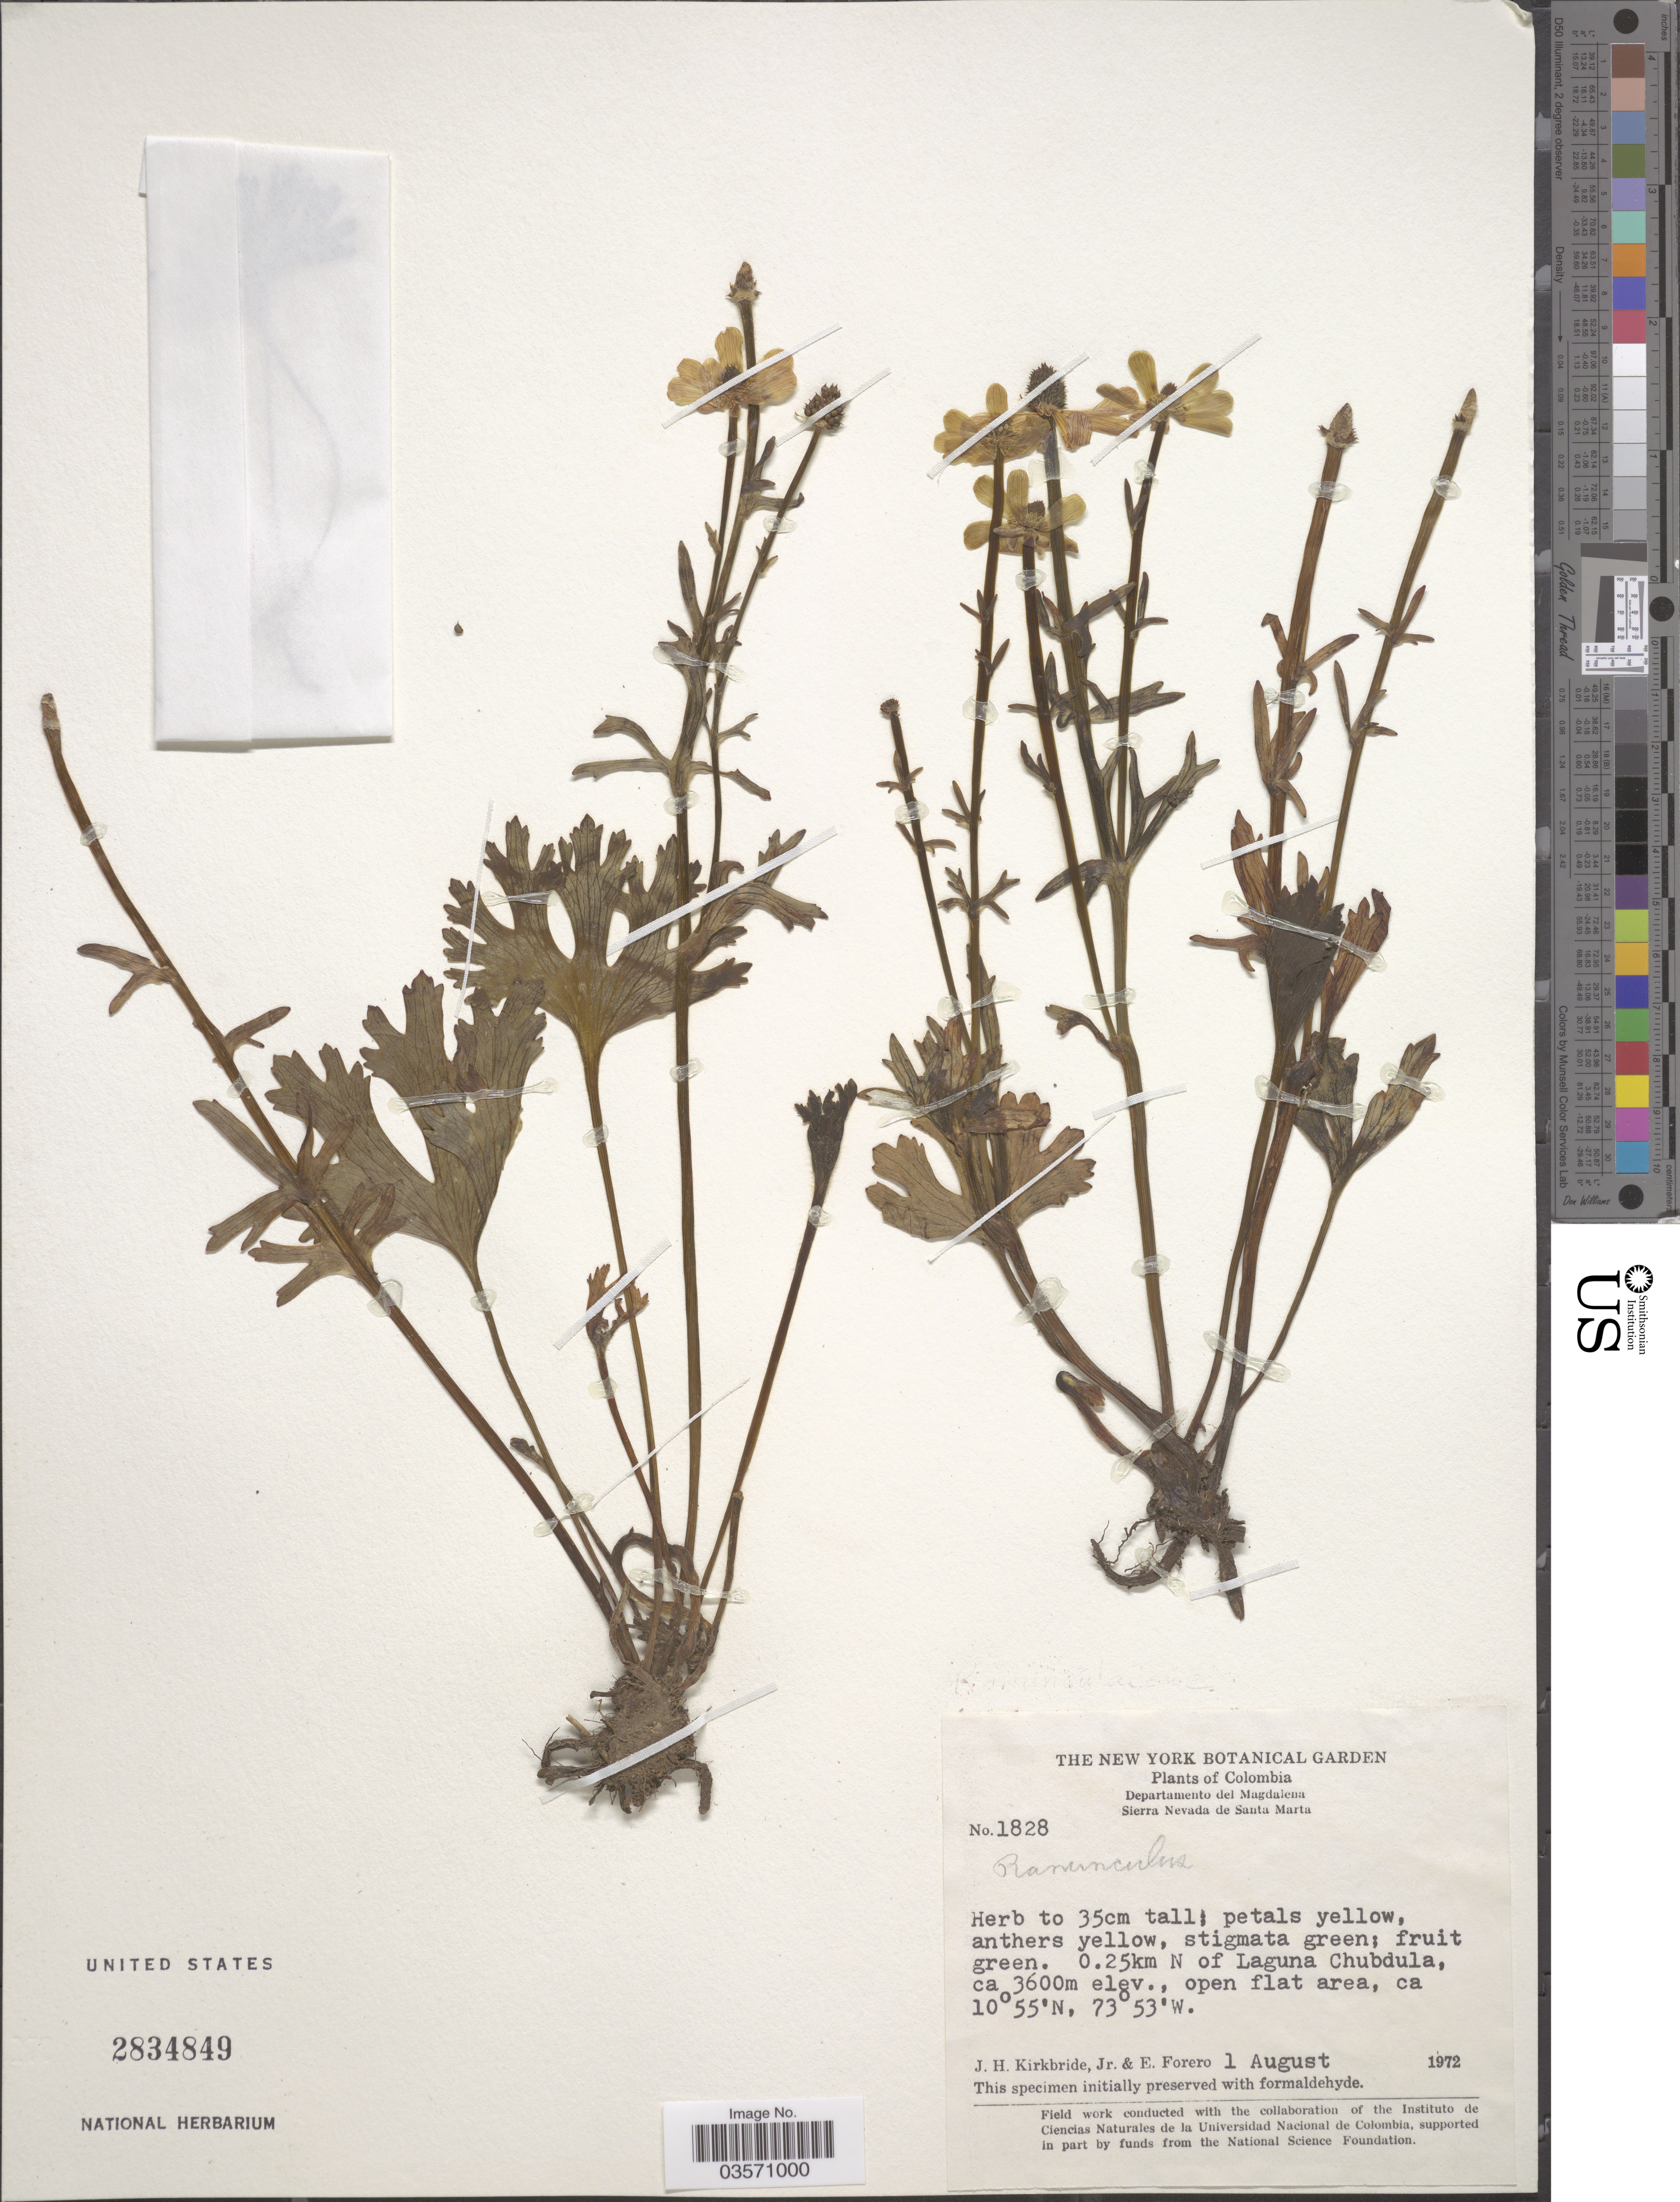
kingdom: Plantae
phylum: Tracheophyta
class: Magnoliopsida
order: Ranunculales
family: Ranunculaceae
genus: Ranunculus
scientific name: Ranunculus sp.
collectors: J. H. Kirkbride & E. Forero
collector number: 1828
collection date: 1972-08-01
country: Colombia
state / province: Magdalena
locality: Departamento del Magdalena. Sierra Nevada de Santa Marta. 0.25km N of Laguna Chubdula.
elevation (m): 3600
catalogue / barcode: US 2834849